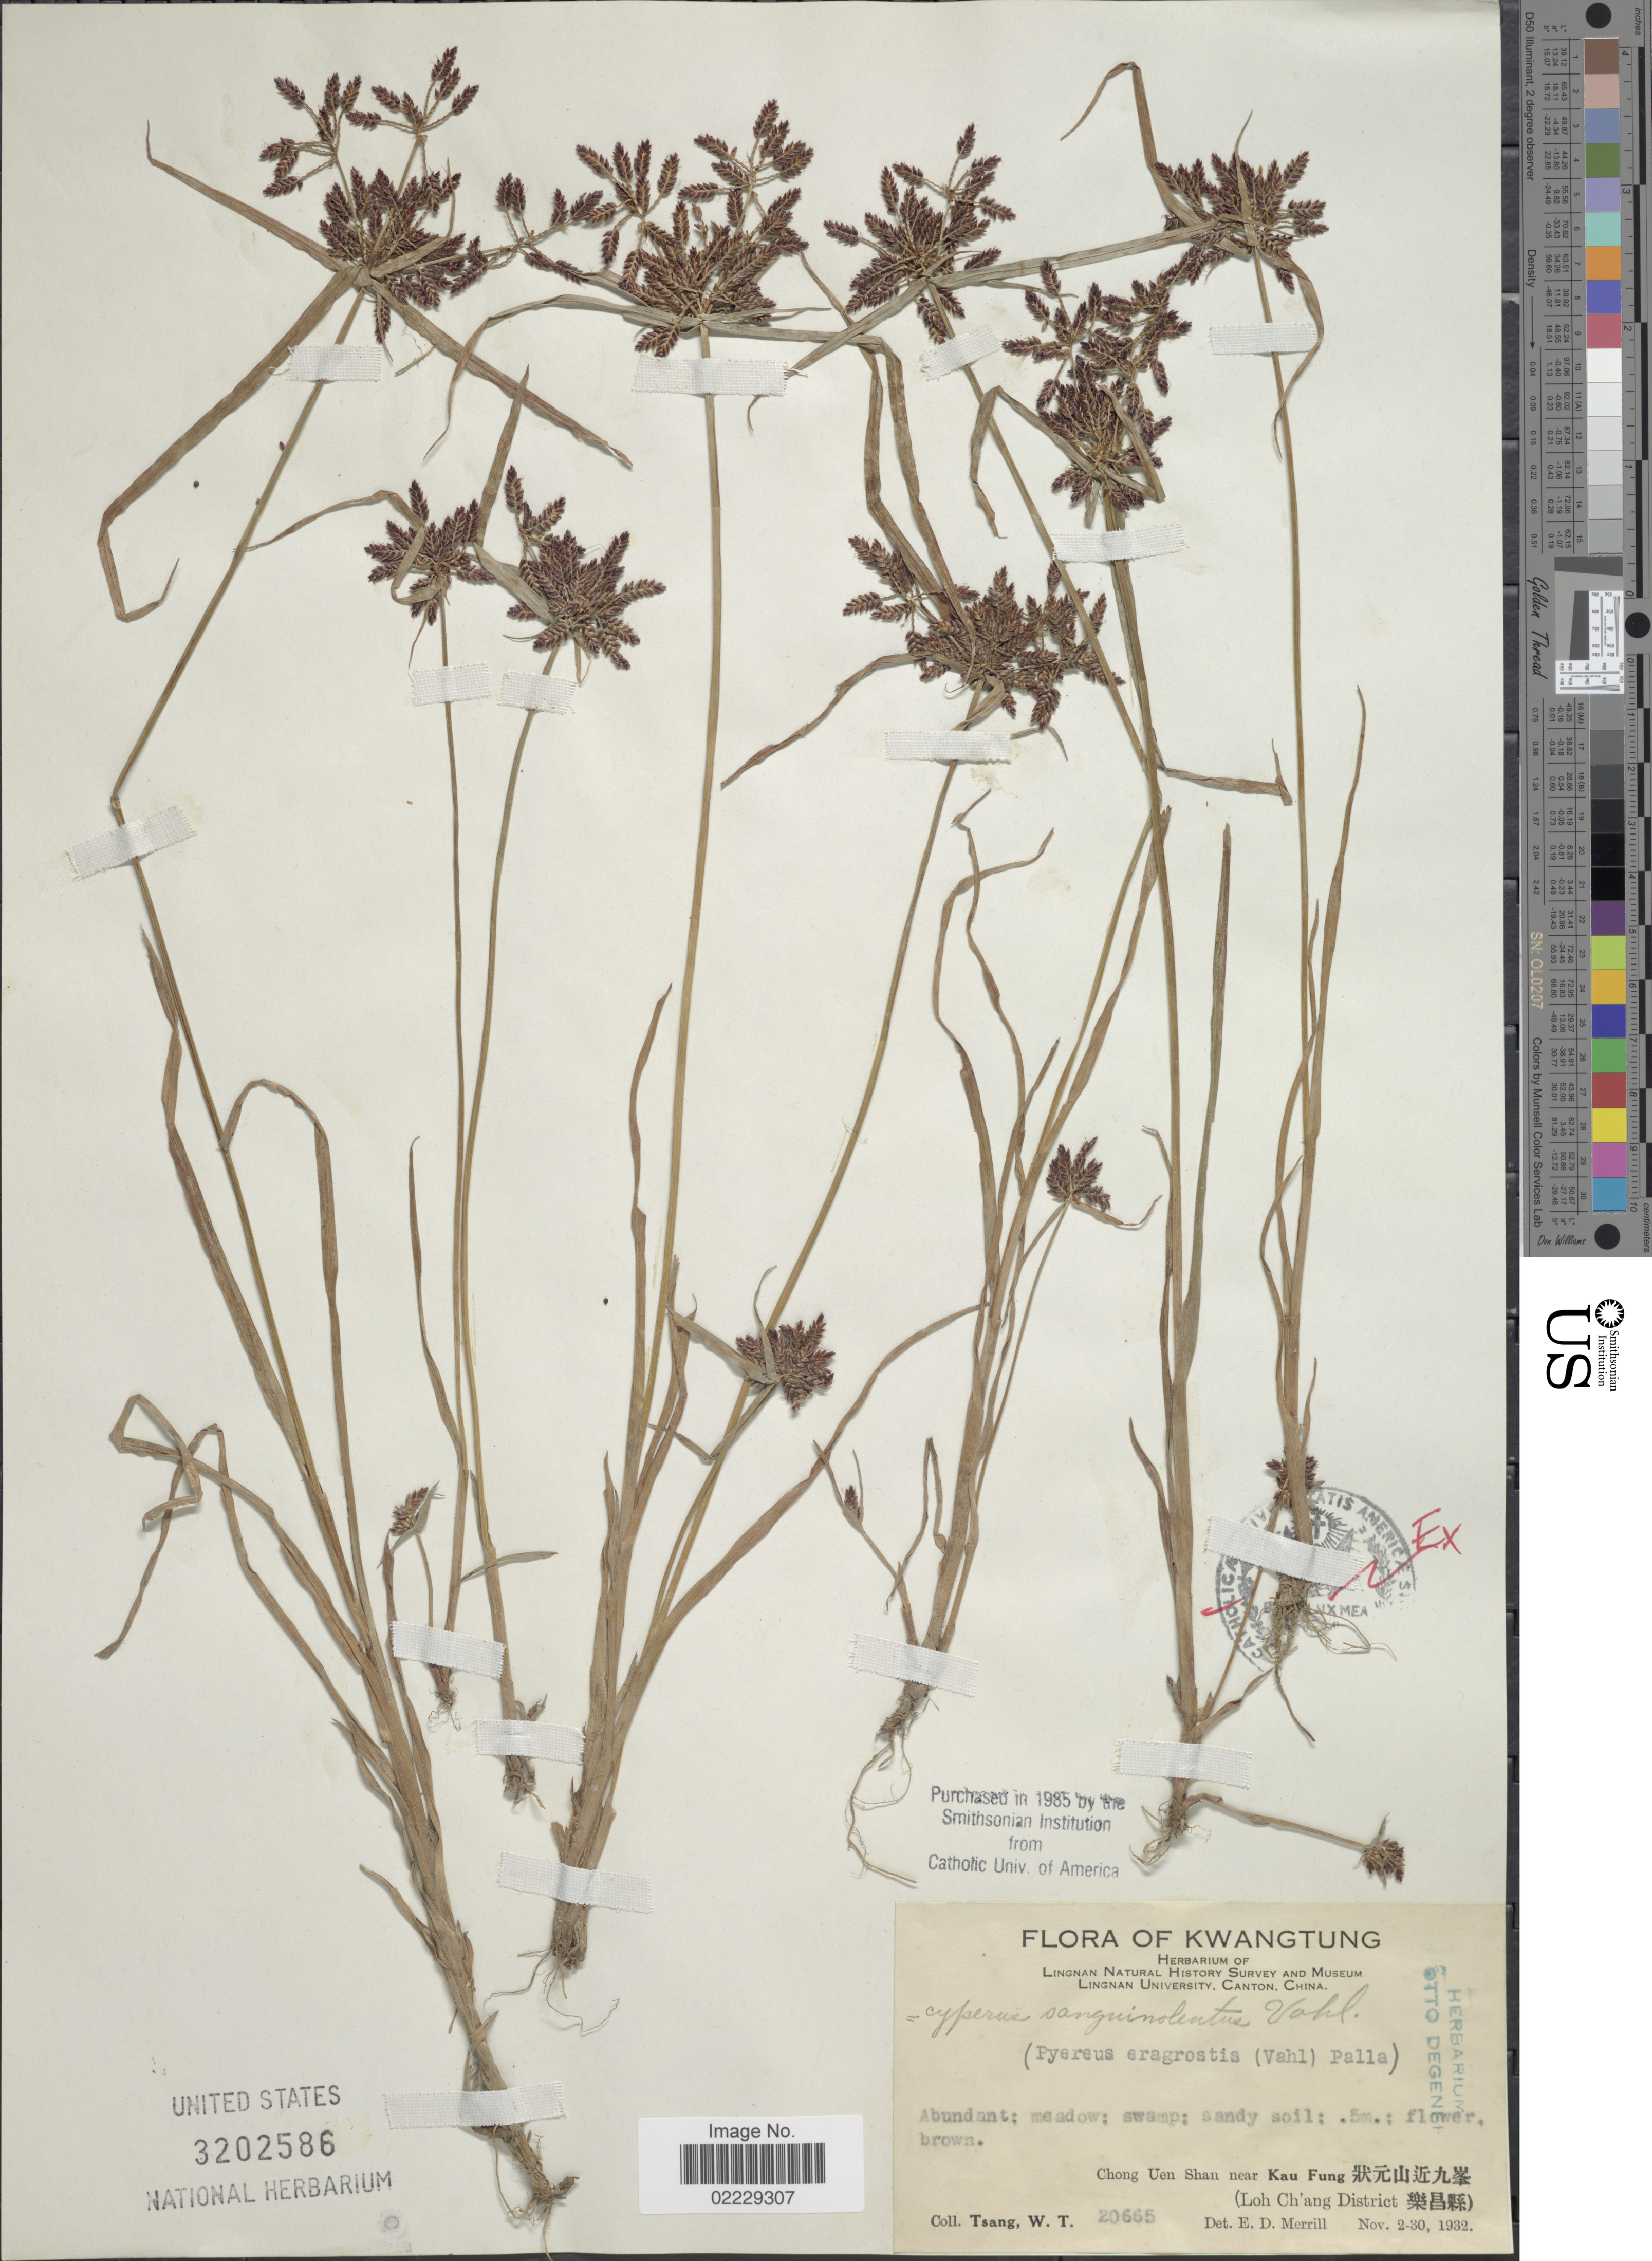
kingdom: Plantae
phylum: Tracheophyta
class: Liliopsida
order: Poales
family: Cyperaceae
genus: Cyperus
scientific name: Cyperus sanguinolentus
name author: Vahl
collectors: W. T. Tsang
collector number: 20665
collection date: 1932-11-02/1932-11-30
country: China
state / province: Guangdong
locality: Kwangtung, Chong Uen Shan near Kau Fung, (Loh Ch'ang District)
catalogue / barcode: US 3202586